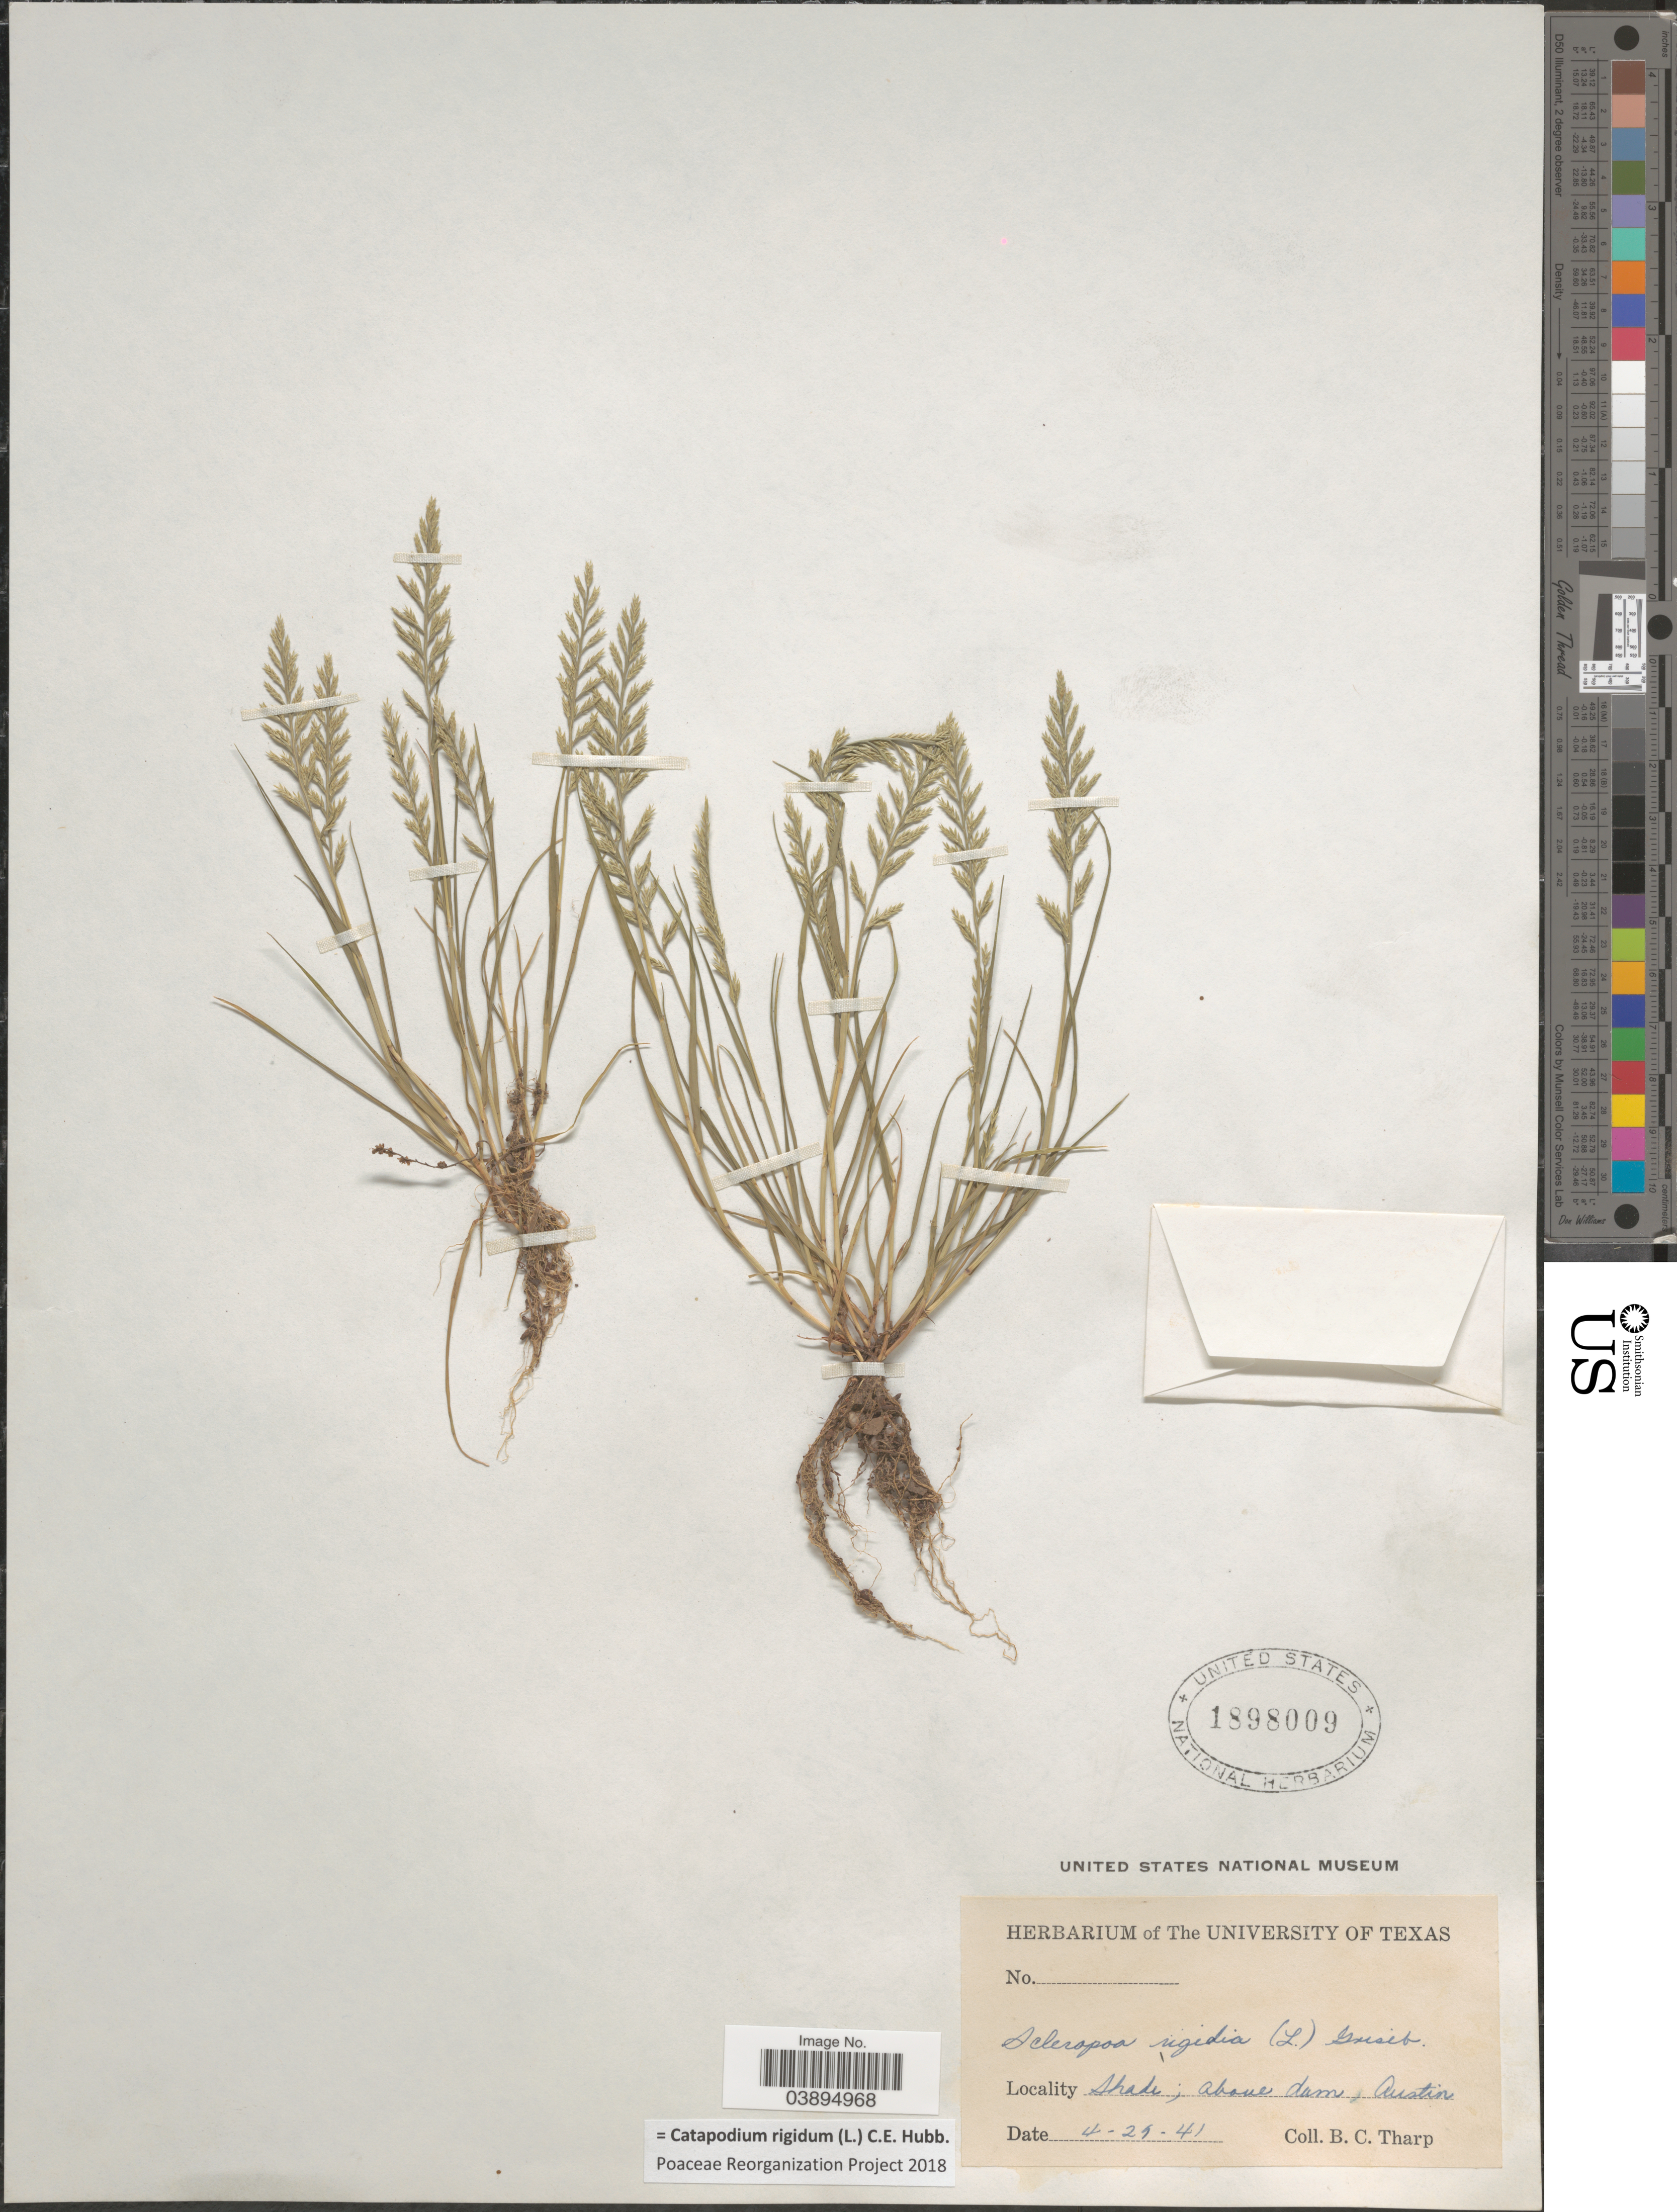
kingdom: Plantae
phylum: Tracheophyta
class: Liliopsida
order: Poales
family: Poaceae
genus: Catapodium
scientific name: Catapodium rigidum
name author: (L.) C.E. Hubb.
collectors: B. C. Tharp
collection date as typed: Transcribed d/m/y: 29/4/41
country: United States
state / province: Texas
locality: Shade; above dam, Austin.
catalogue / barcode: US 1898009